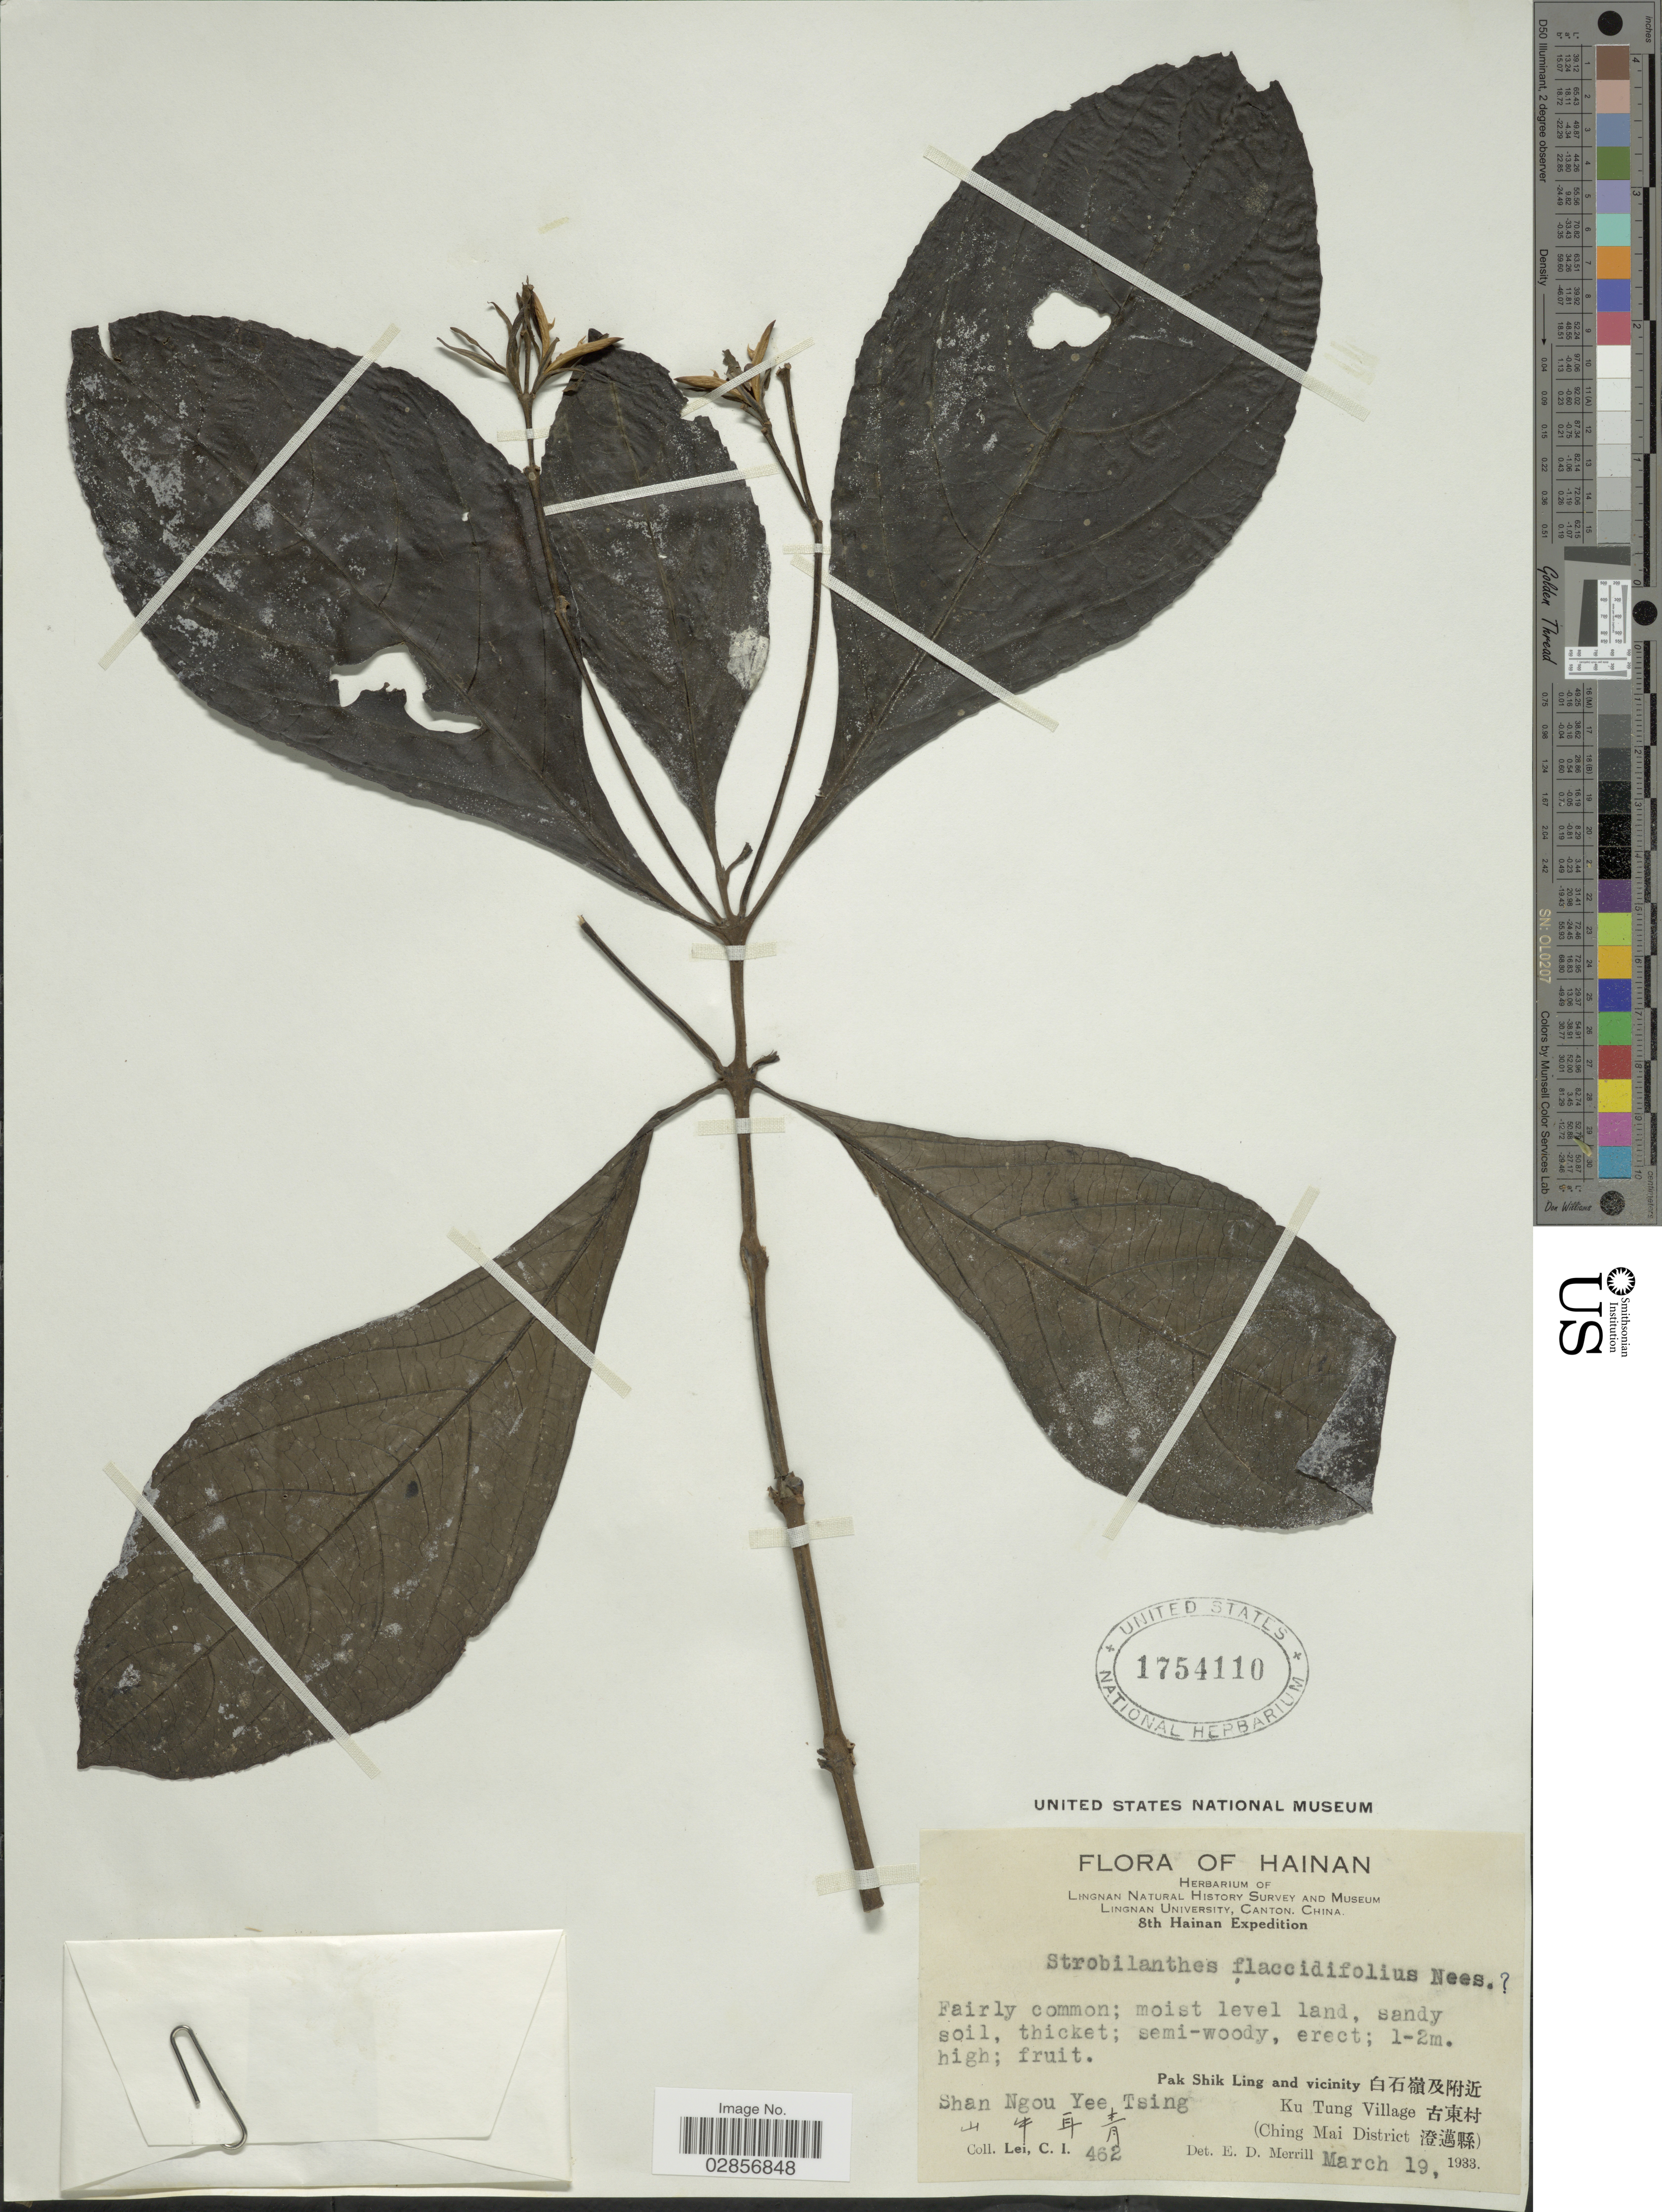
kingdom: Plantae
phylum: Tracheophyta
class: Magnoliopsida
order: Lamiales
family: Acanthaceae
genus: Baphicacanthus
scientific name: Baphicacanthus cusia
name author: (Nees) Bremek.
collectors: C. I. Lei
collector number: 462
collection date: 1933-03-19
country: China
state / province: Hainan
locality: haNgou Yee Tsing. Ku Tong Village (Ching Mai District).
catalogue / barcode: US 1754110